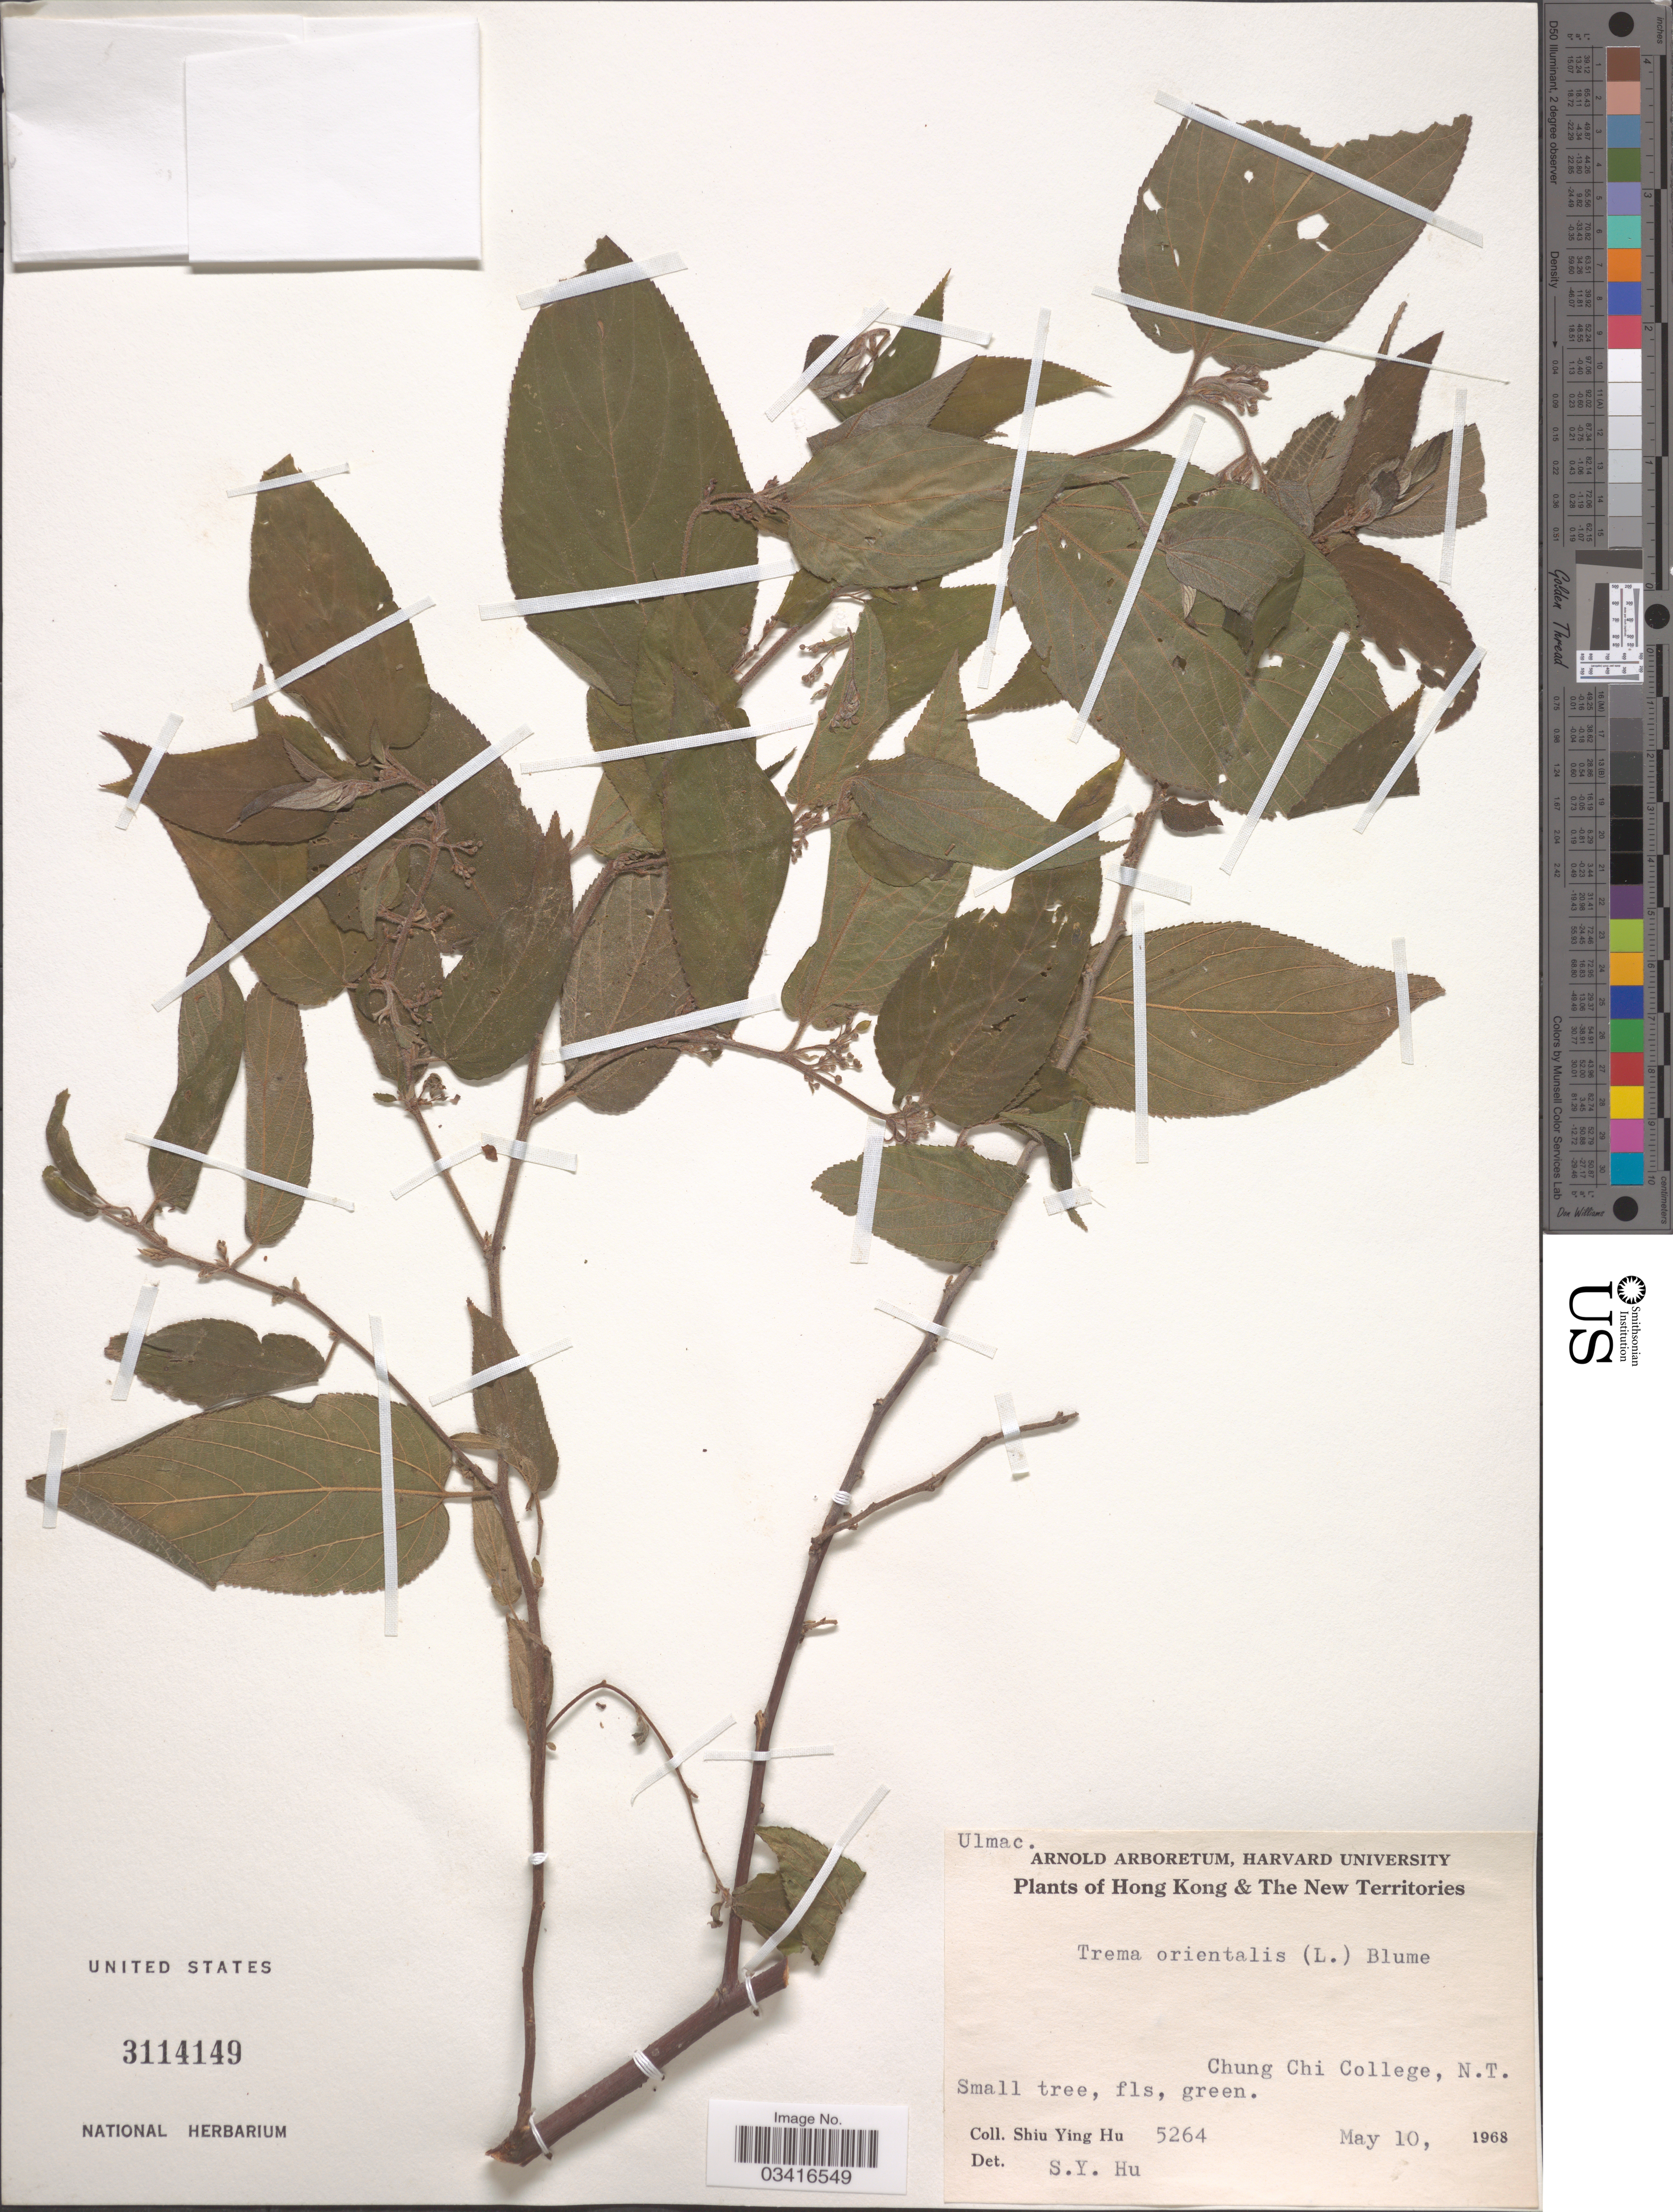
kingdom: Plantae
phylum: Tracheophyta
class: Magnoliopsida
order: Rosales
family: Cannabaceae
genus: Trema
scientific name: Trema orientale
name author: (L.) Blume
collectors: S. Y. Hu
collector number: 5264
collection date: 1968-05-10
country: China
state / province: Hong Kong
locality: Hong Kong & The New Territories. Chung Chi College, N.T.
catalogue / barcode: US 3114149